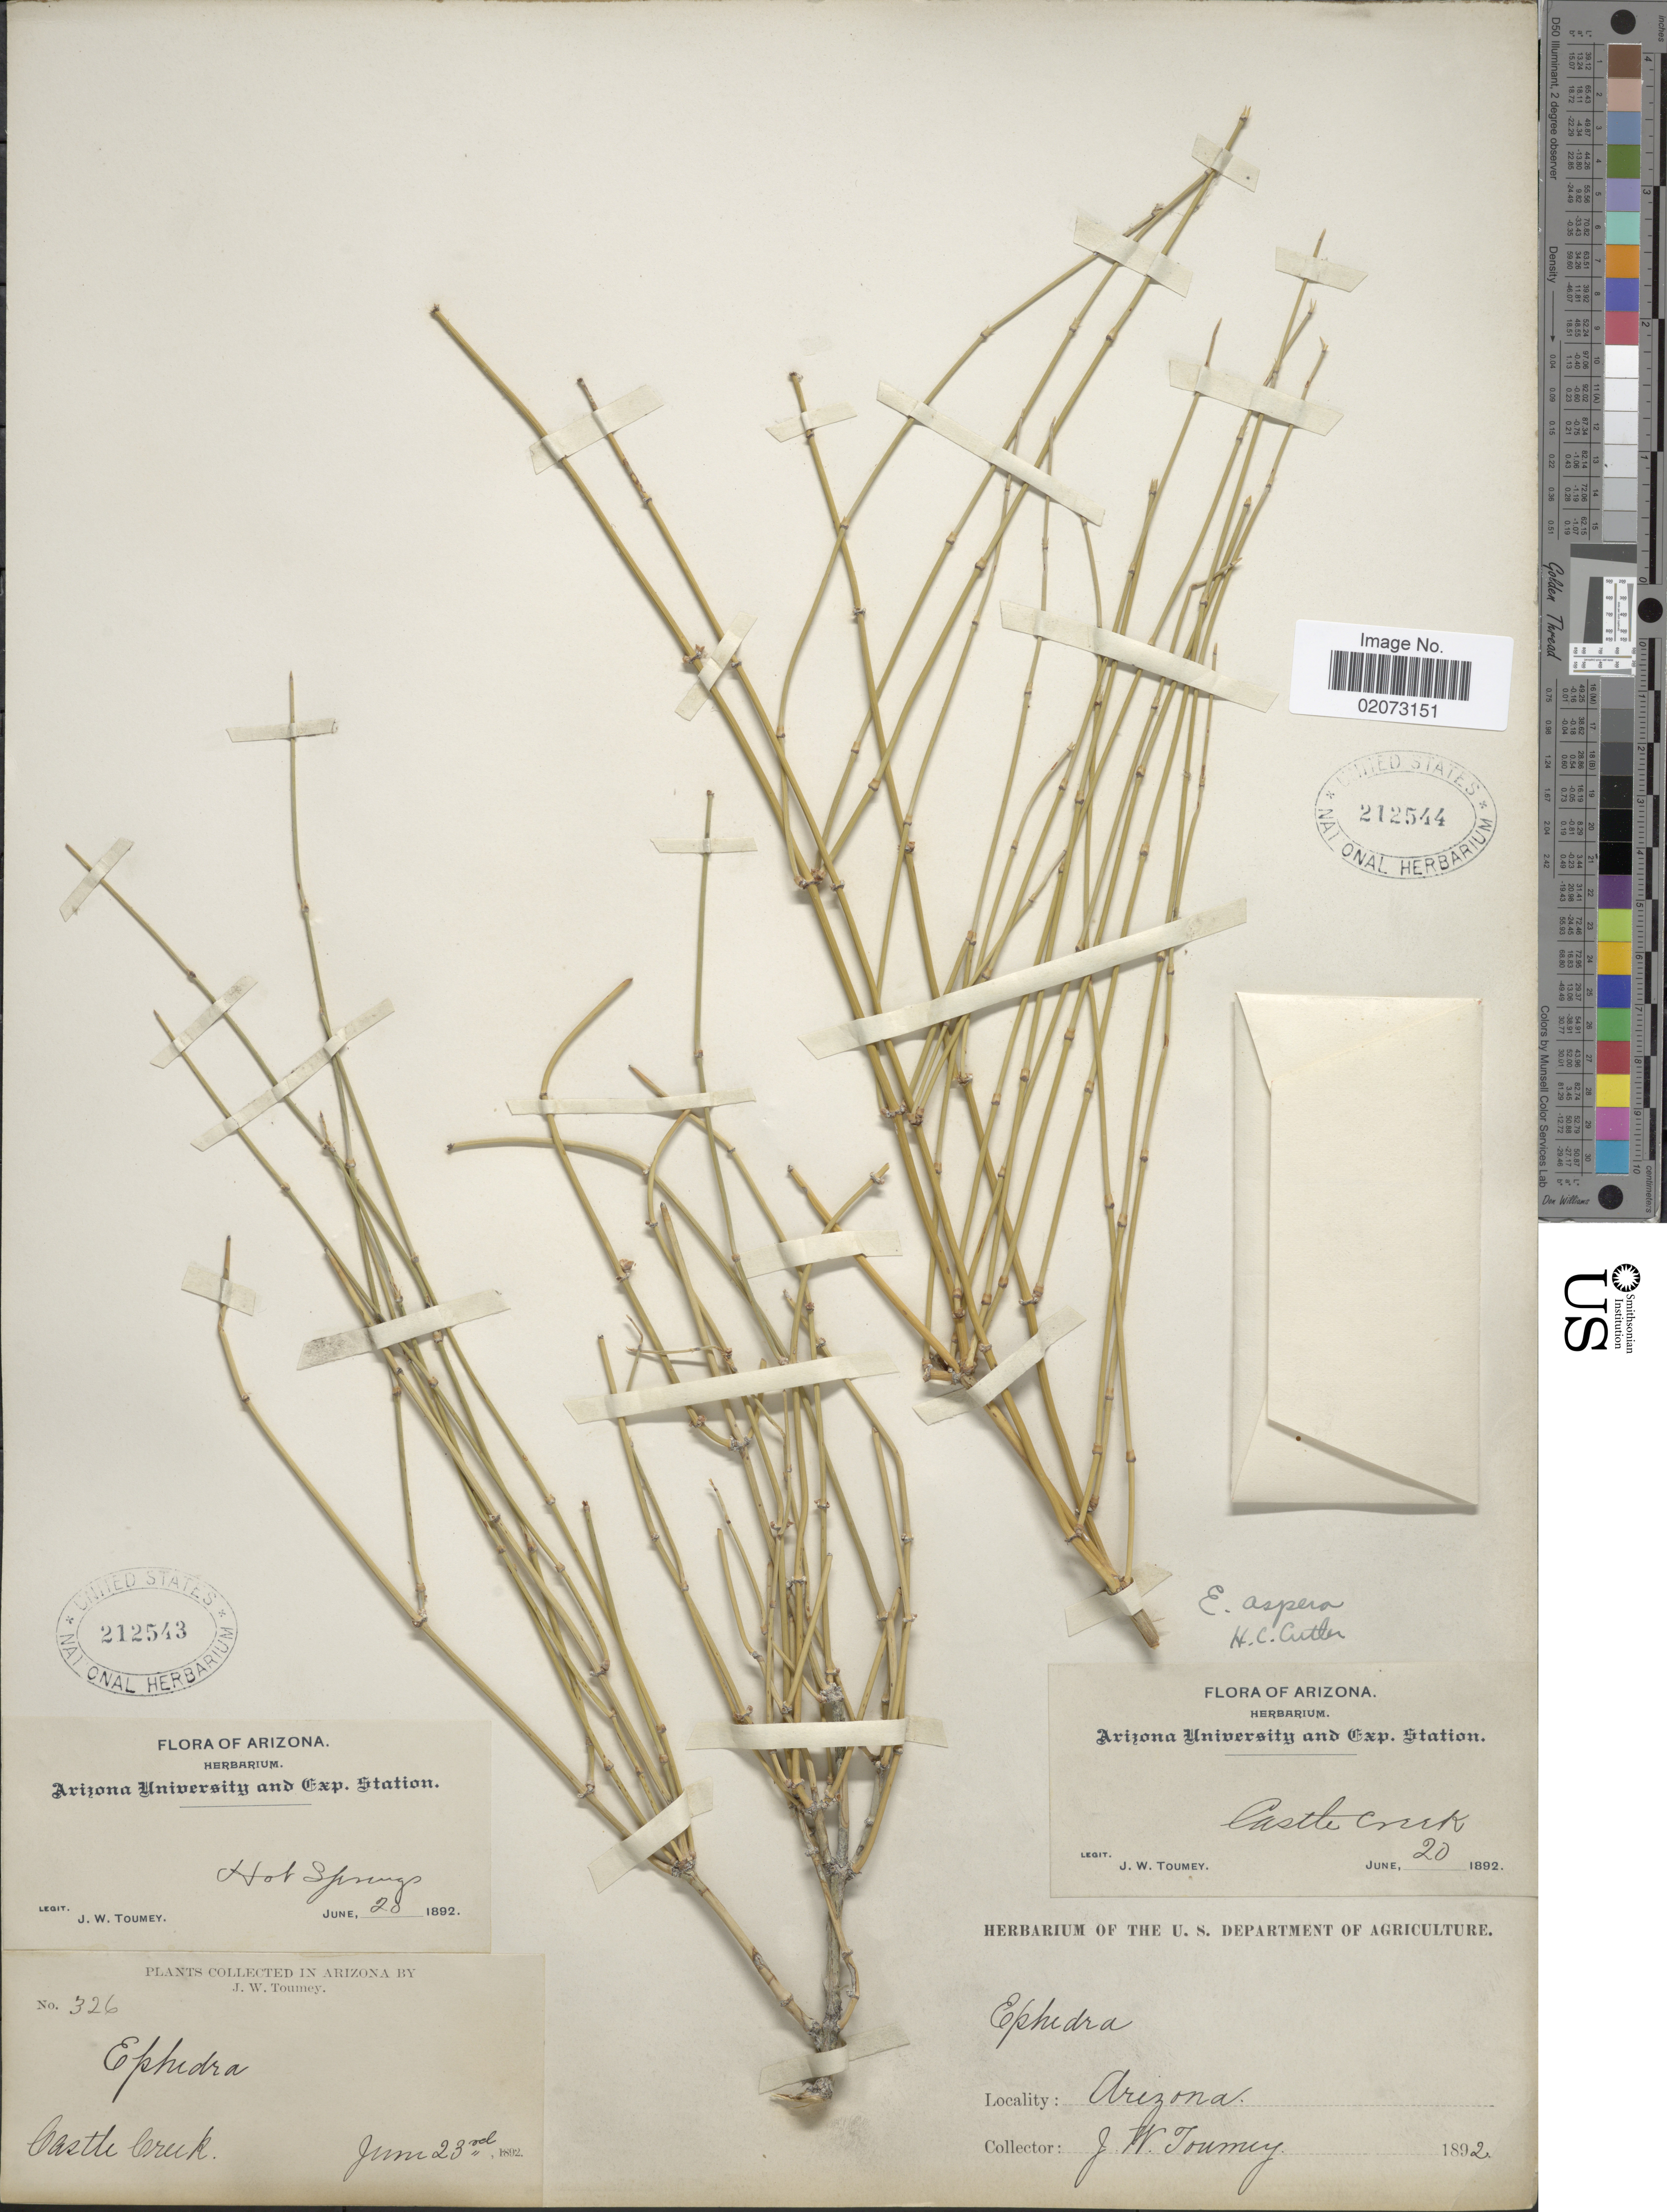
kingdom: Plantae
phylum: Tracheophyta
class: Gnetopsida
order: Ephedrales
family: Ephedraceae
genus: Ephedra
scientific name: Ephedra aspera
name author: Engelm. ex S. Watson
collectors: J. W. Toumey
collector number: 326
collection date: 1892-06-20/1892-06-23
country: United States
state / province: Arizona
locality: Hot Springs, Castle Creek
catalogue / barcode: US 212543-2